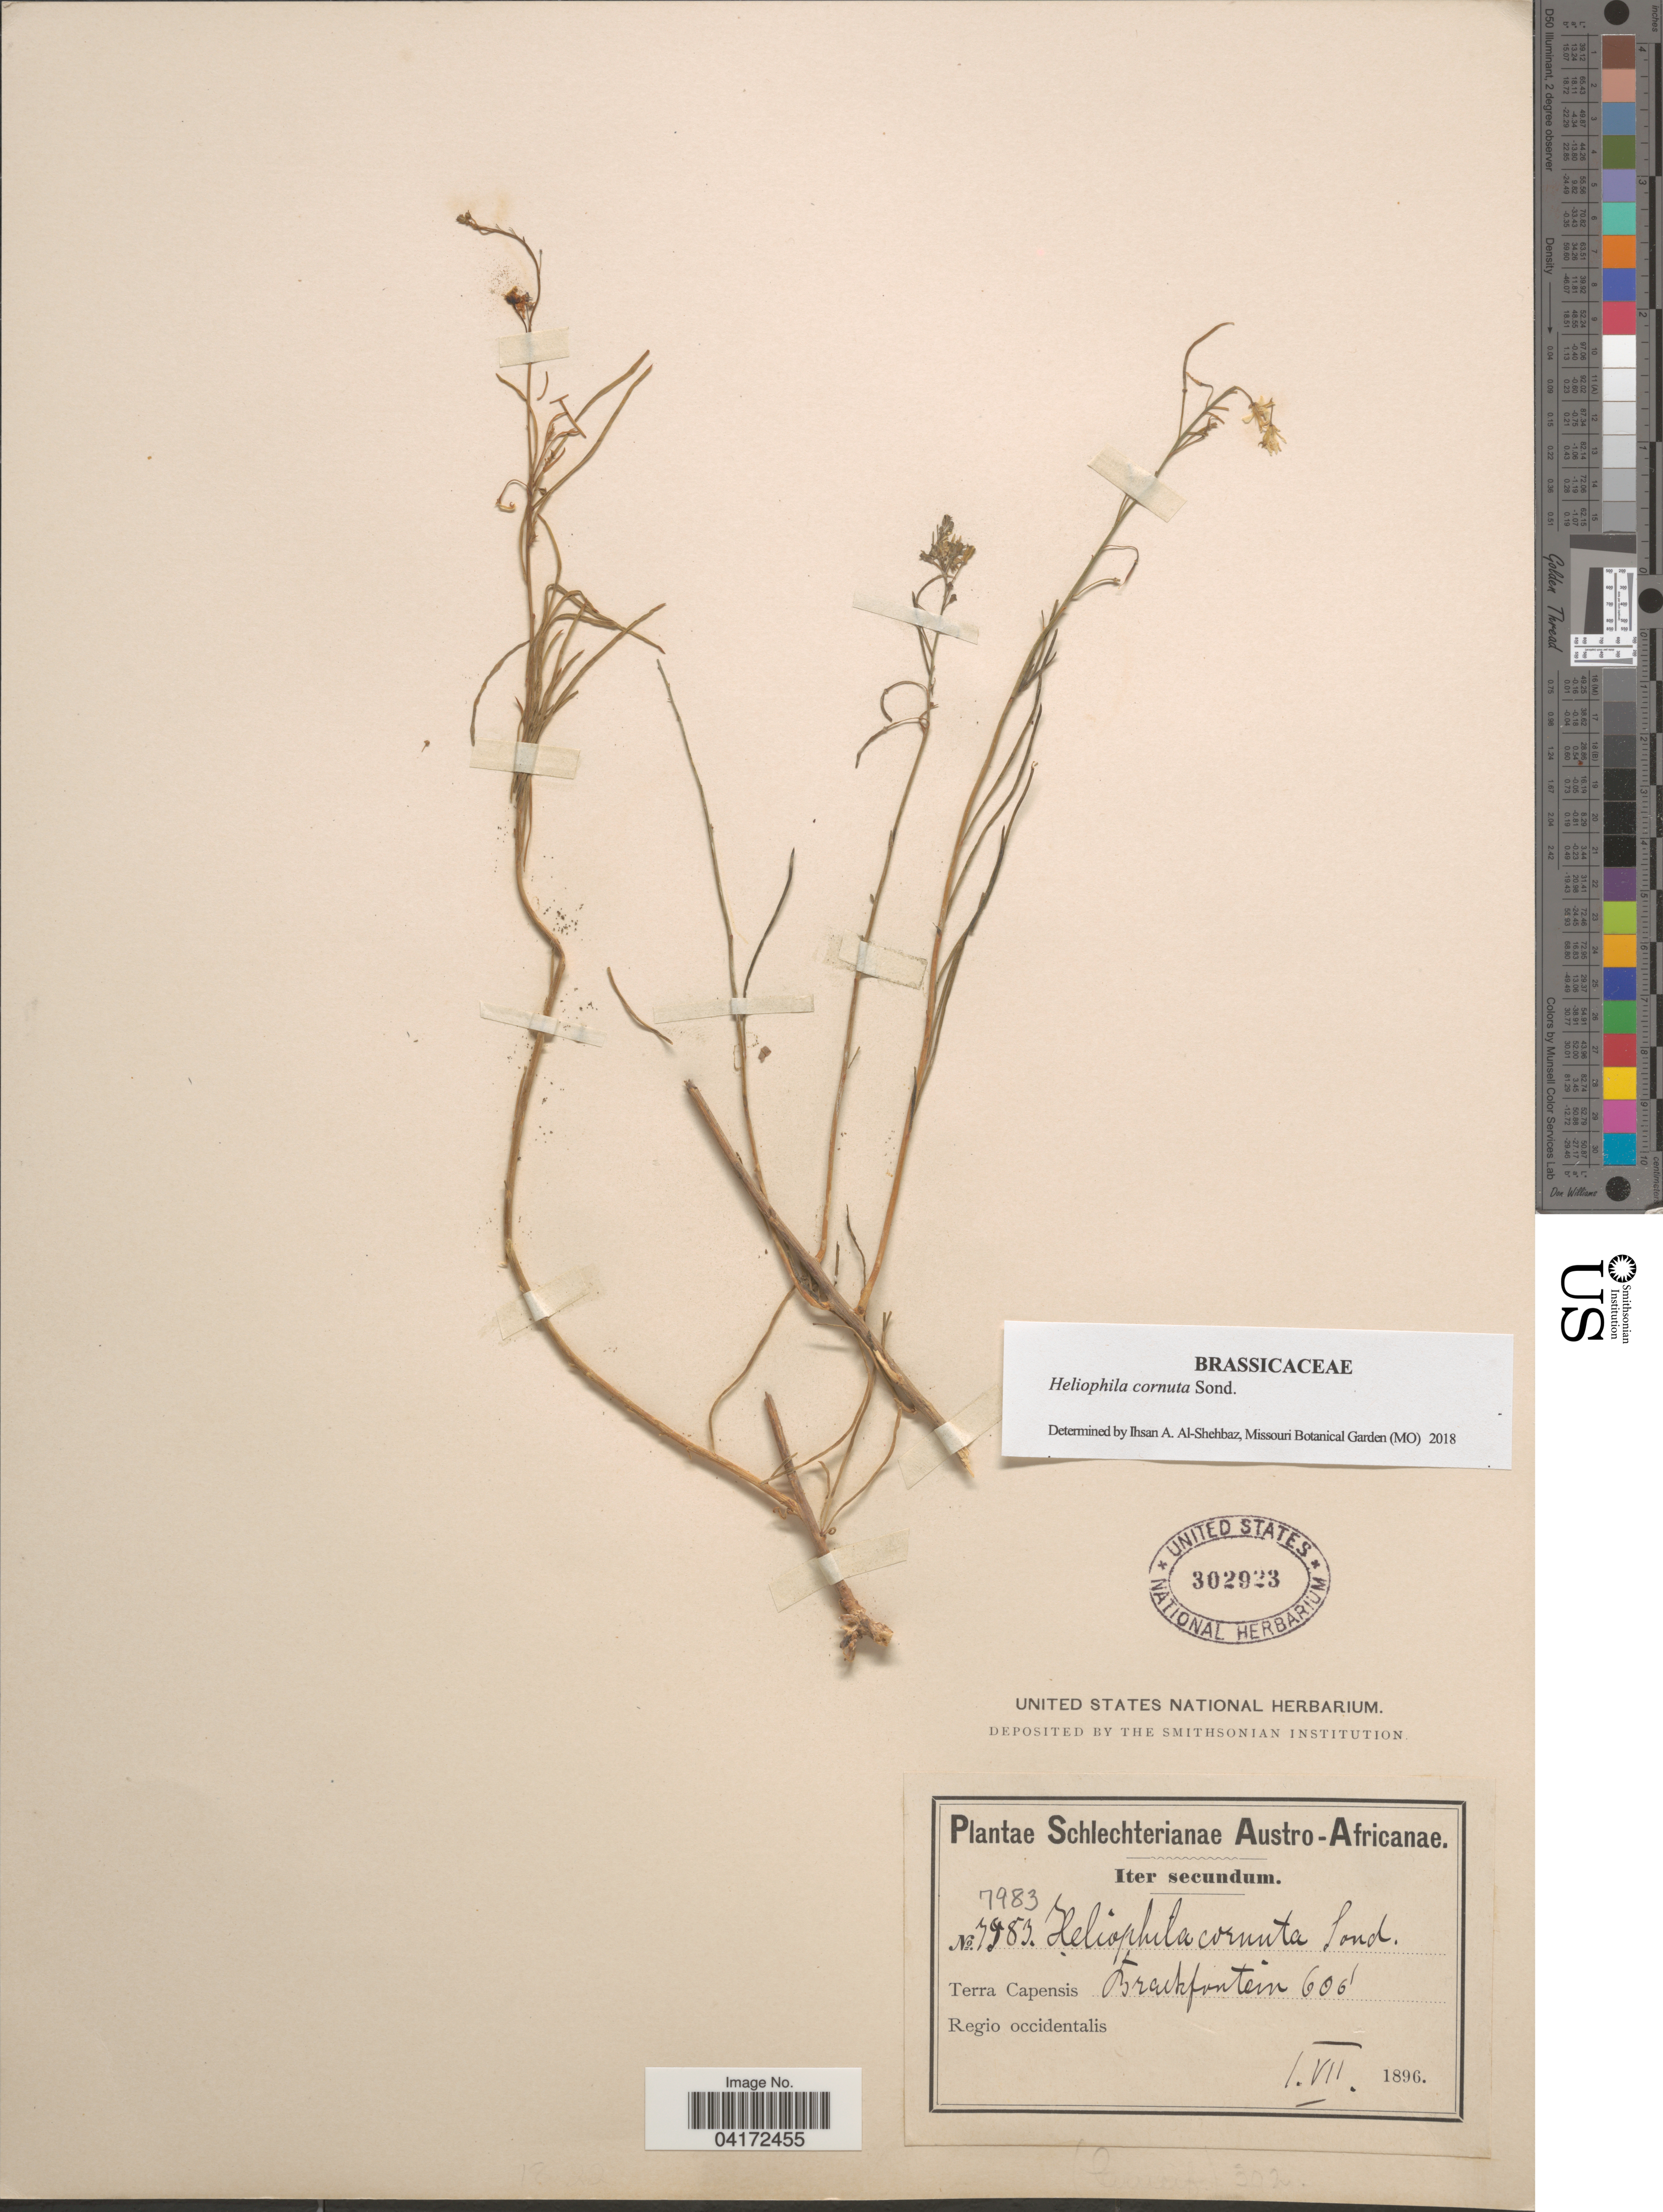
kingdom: Plantae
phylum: Tracheophyta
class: Magnoliopsida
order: Brassicales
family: Brassicaceae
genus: Heliophila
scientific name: Heliophila cornuta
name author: Sond.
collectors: Schlechter, --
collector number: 7983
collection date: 1896-07-01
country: South Africa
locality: Austro-Africanae. Iter secundum. Terra Capensis Brackfontein. Regio occidentalis.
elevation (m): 183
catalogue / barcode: US 302923